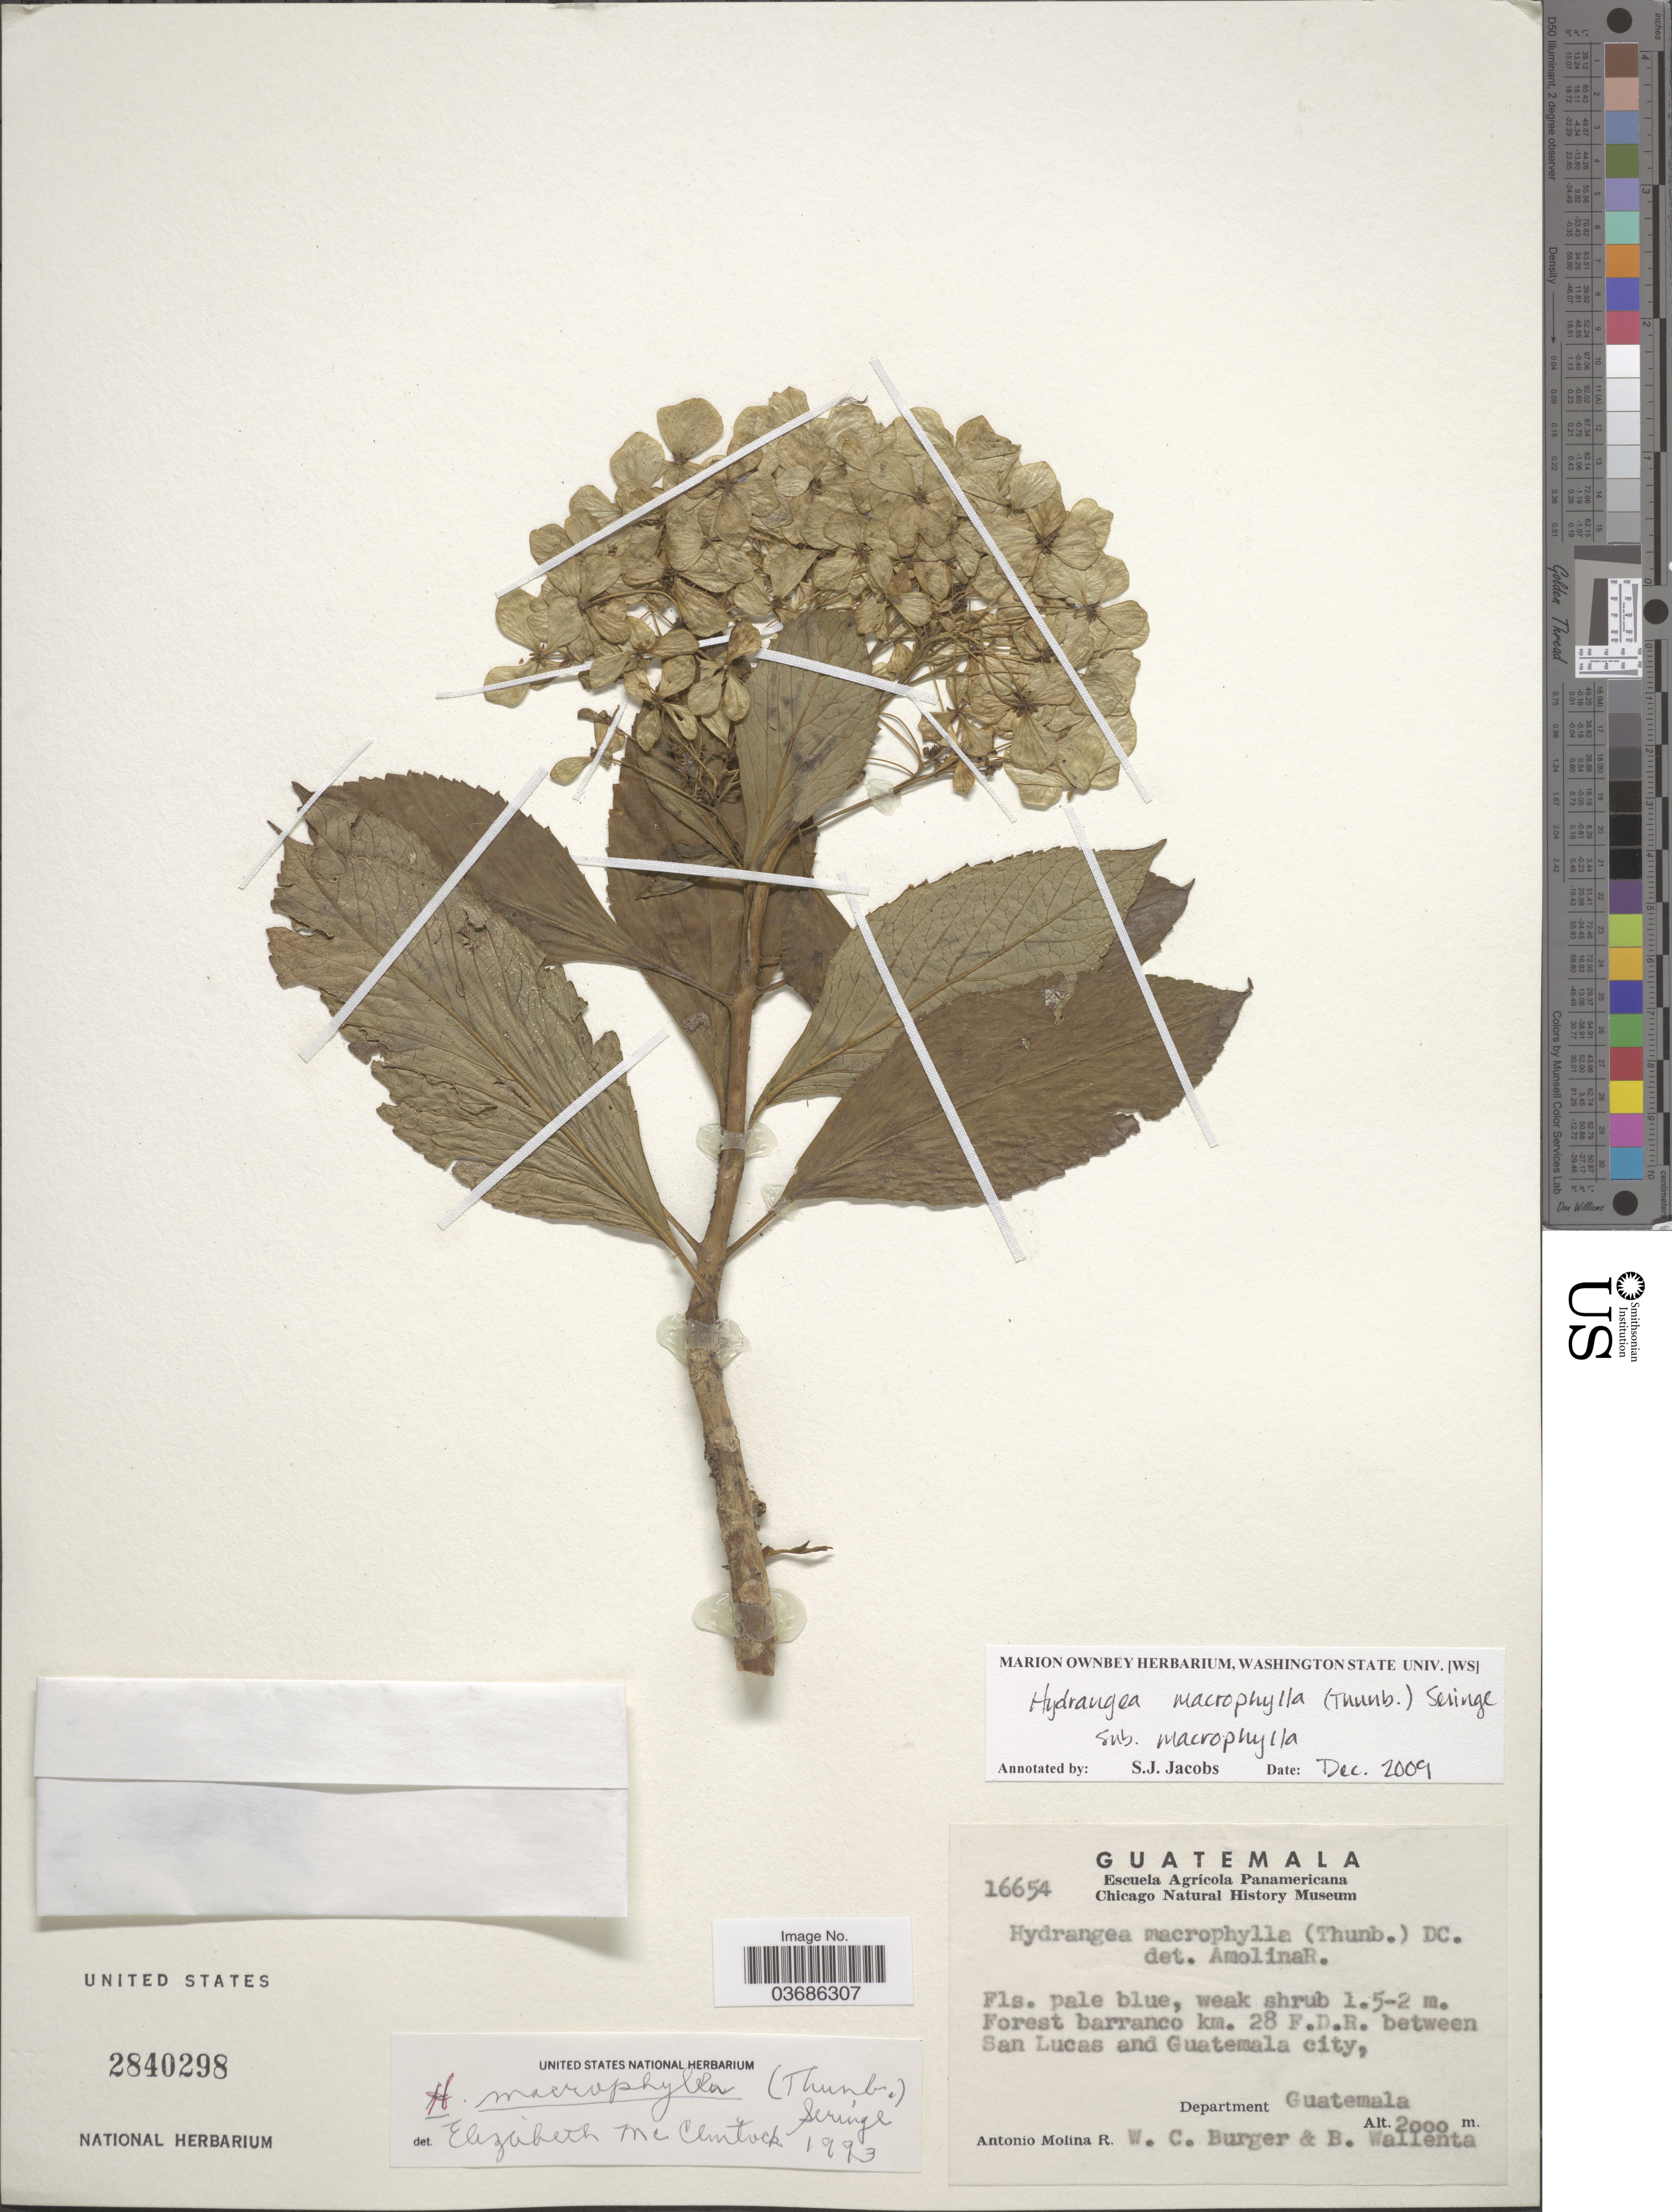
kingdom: Plantae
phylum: Tracheophyta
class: Magnoliopsida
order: Cornales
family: Hydrangeaceae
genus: Hydrangea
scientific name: Hydrangea macrophylla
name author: (Thunb.) Ser.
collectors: A. Molina R., W. Burger & B. Wallenta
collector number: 16654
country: Guatemala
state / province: Guatemala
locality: Forest barranco km. 28 F.D.R. between San Lucas and Guatemala city, Department Guatemala.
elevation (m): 2000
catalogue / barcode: US 2840298